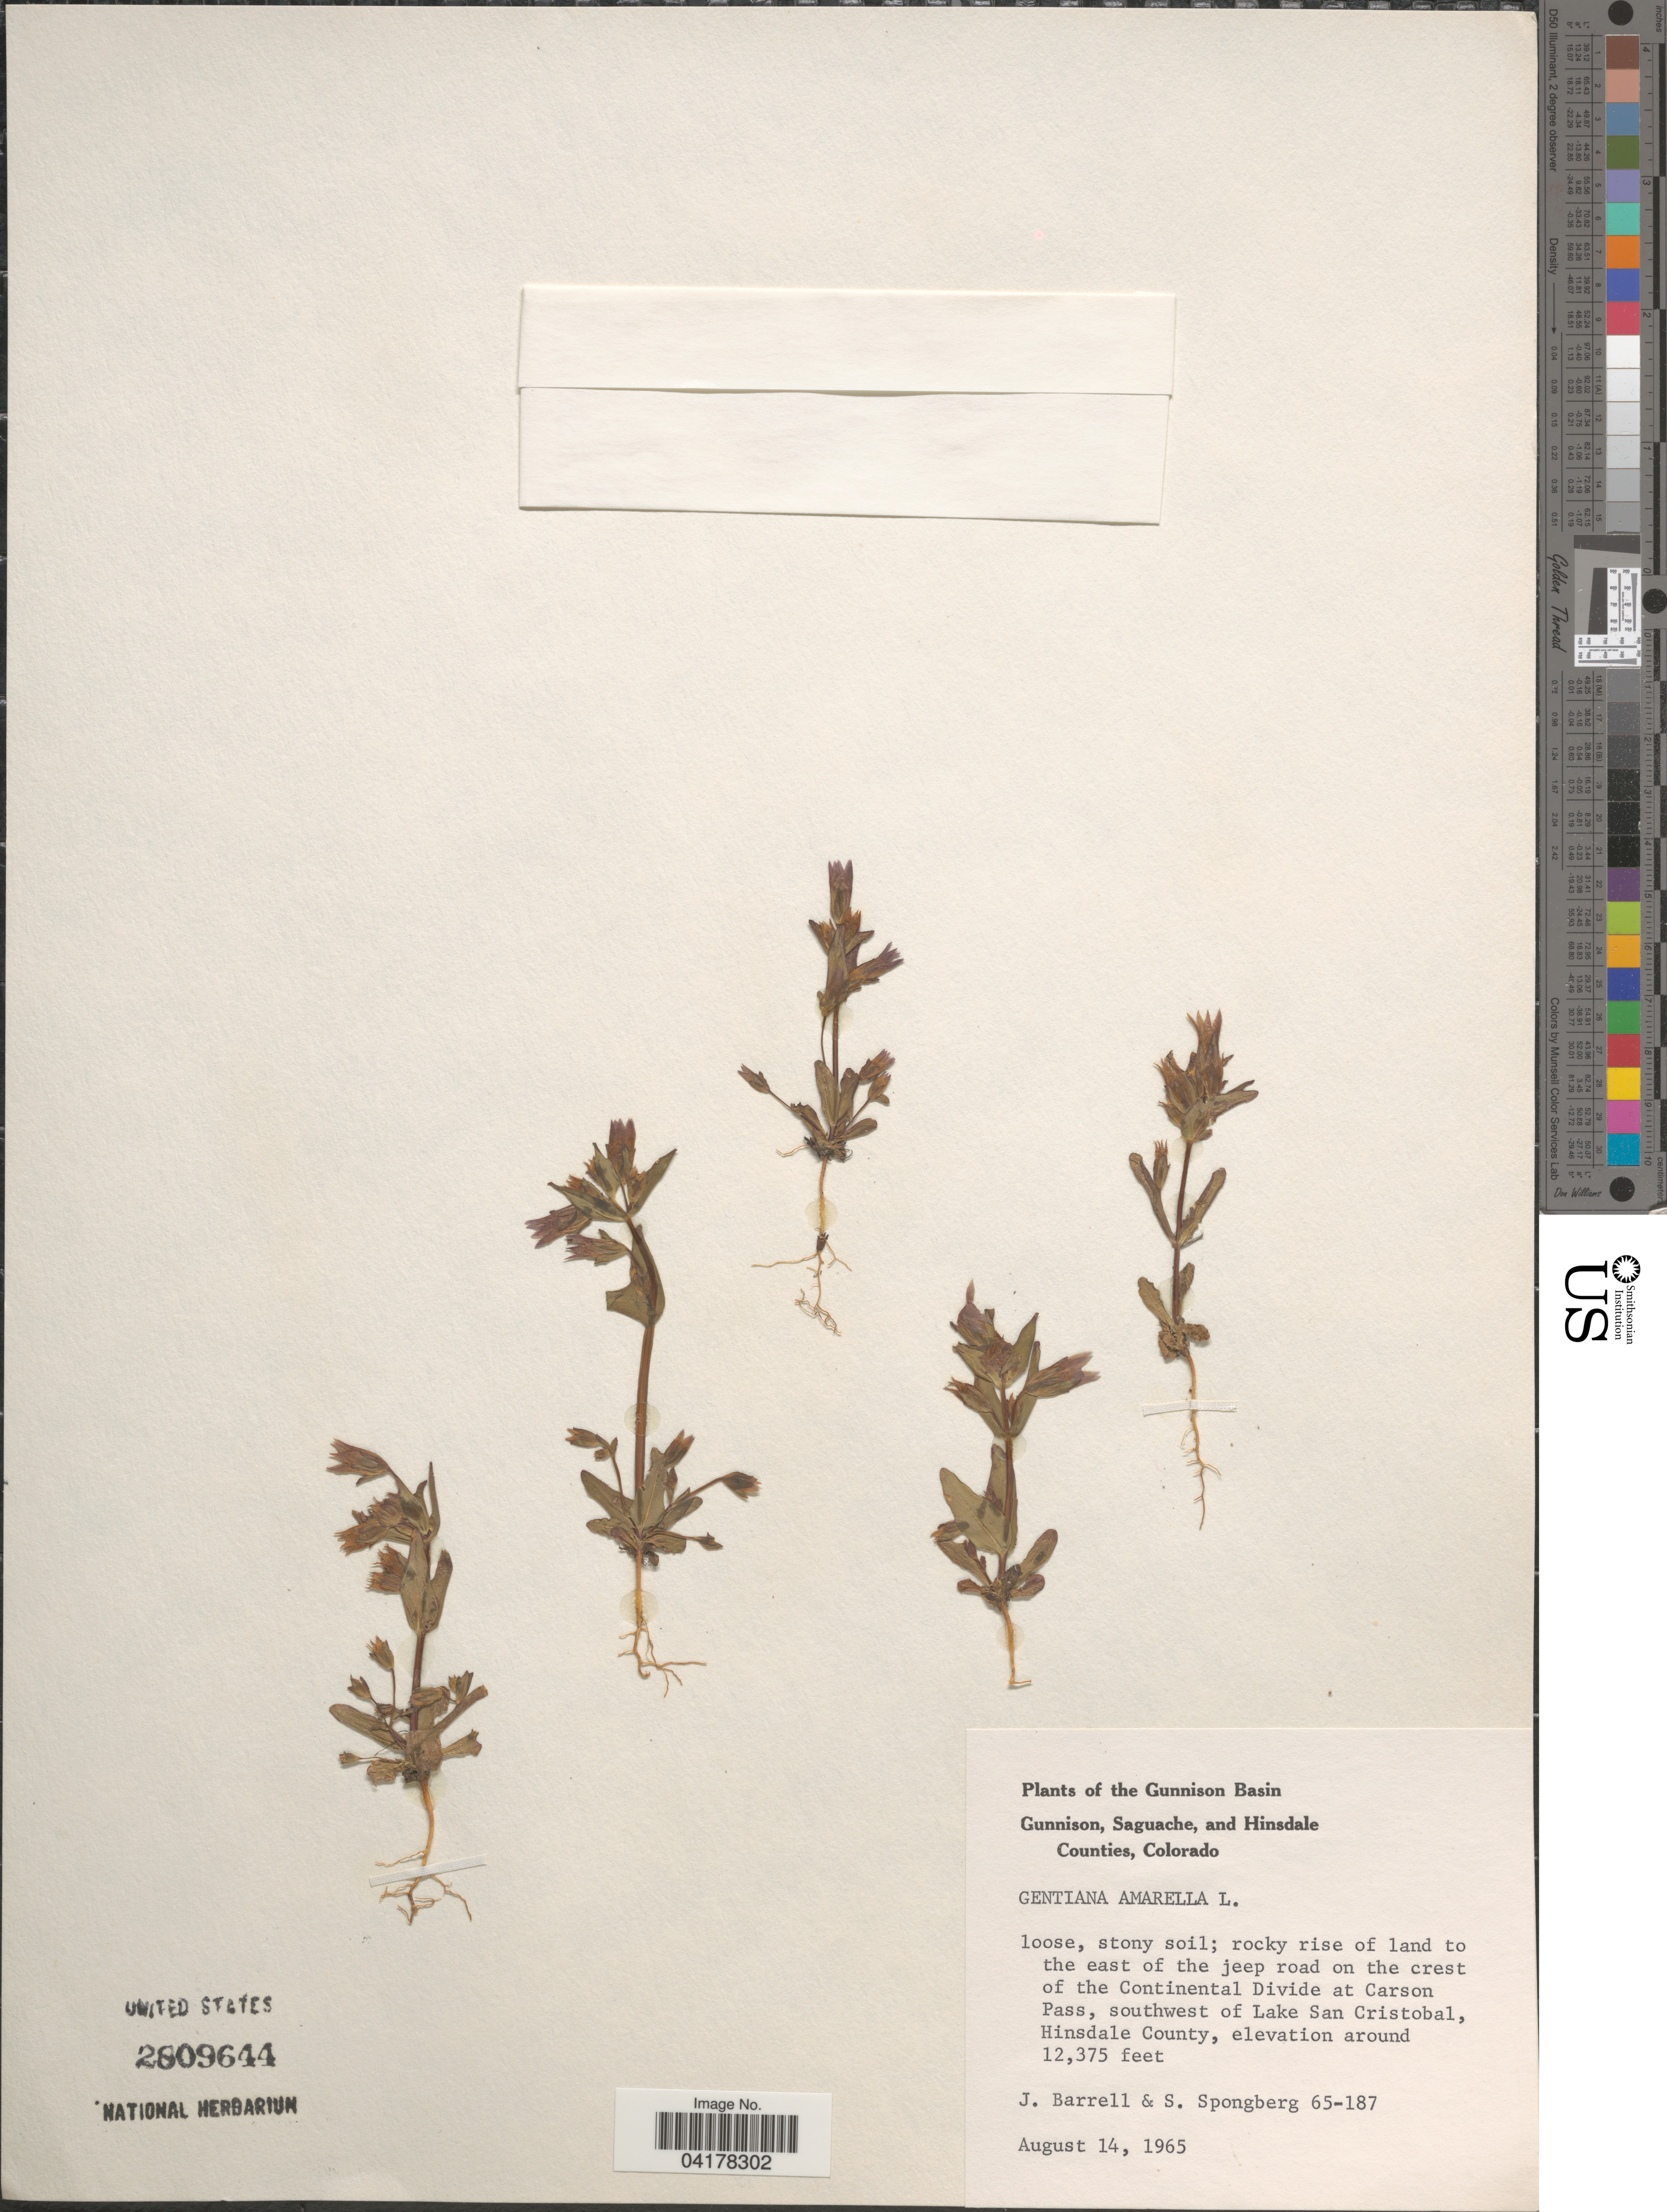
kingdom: Plantae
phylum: Tracheophyta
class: Magnoliopsida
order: Gentianales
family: Gentianaceae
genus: Gentiana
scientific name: Gentiana amarella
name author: L.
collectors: J. Barrell & S. A.Spongberg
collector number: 65-187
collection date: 1965-08-14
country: United States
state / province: Colorado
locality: The Gunnison Basin. Rocky rise of land to the east of the jeep road on the crest of the Continental Divide at Carson Pass, southwest of Lake San Cristobal, Hinsdale County.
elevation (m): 3772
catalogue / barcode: US 2809644